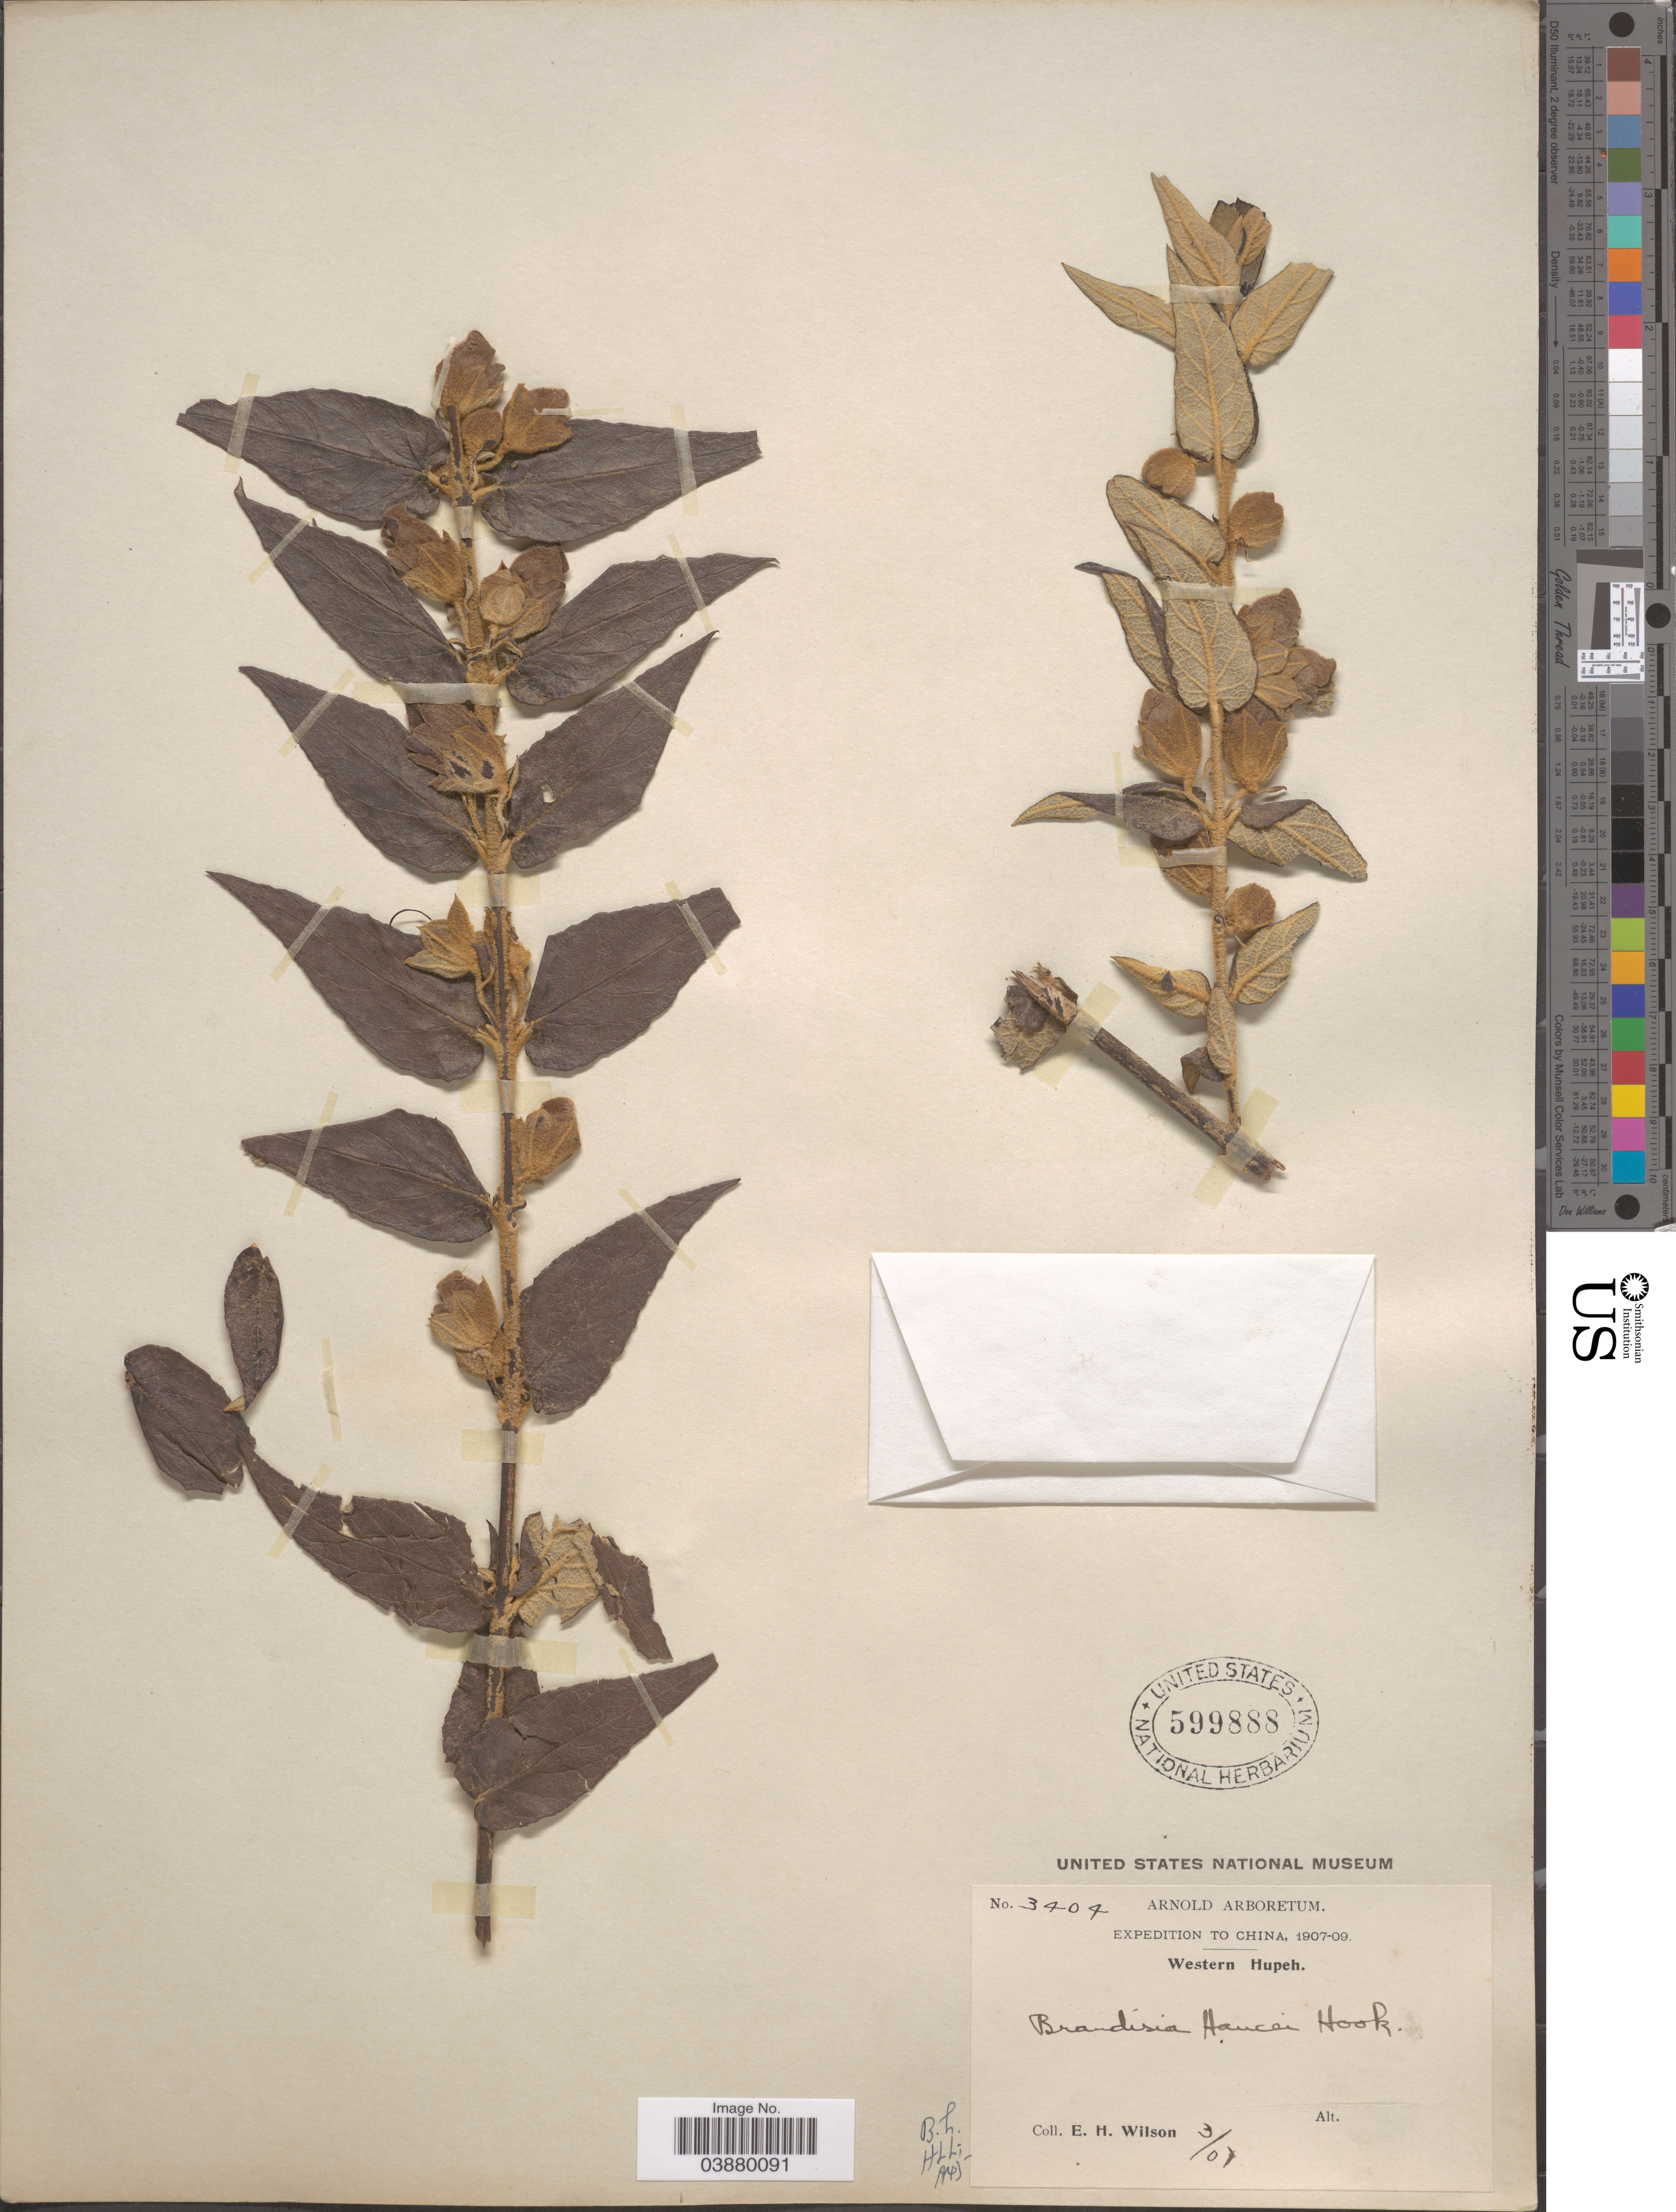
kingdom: Plantae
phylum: Tracheophyta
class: Magnoliopsida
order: Lamiales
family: Orobanchaceae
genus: Brandisia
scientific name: Brandisia hancei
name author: Hook. f.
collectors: E. Wilson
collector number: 3404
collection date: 1907-03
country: China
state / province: Hubei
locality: Western Hupeh.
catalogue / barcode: US 599888